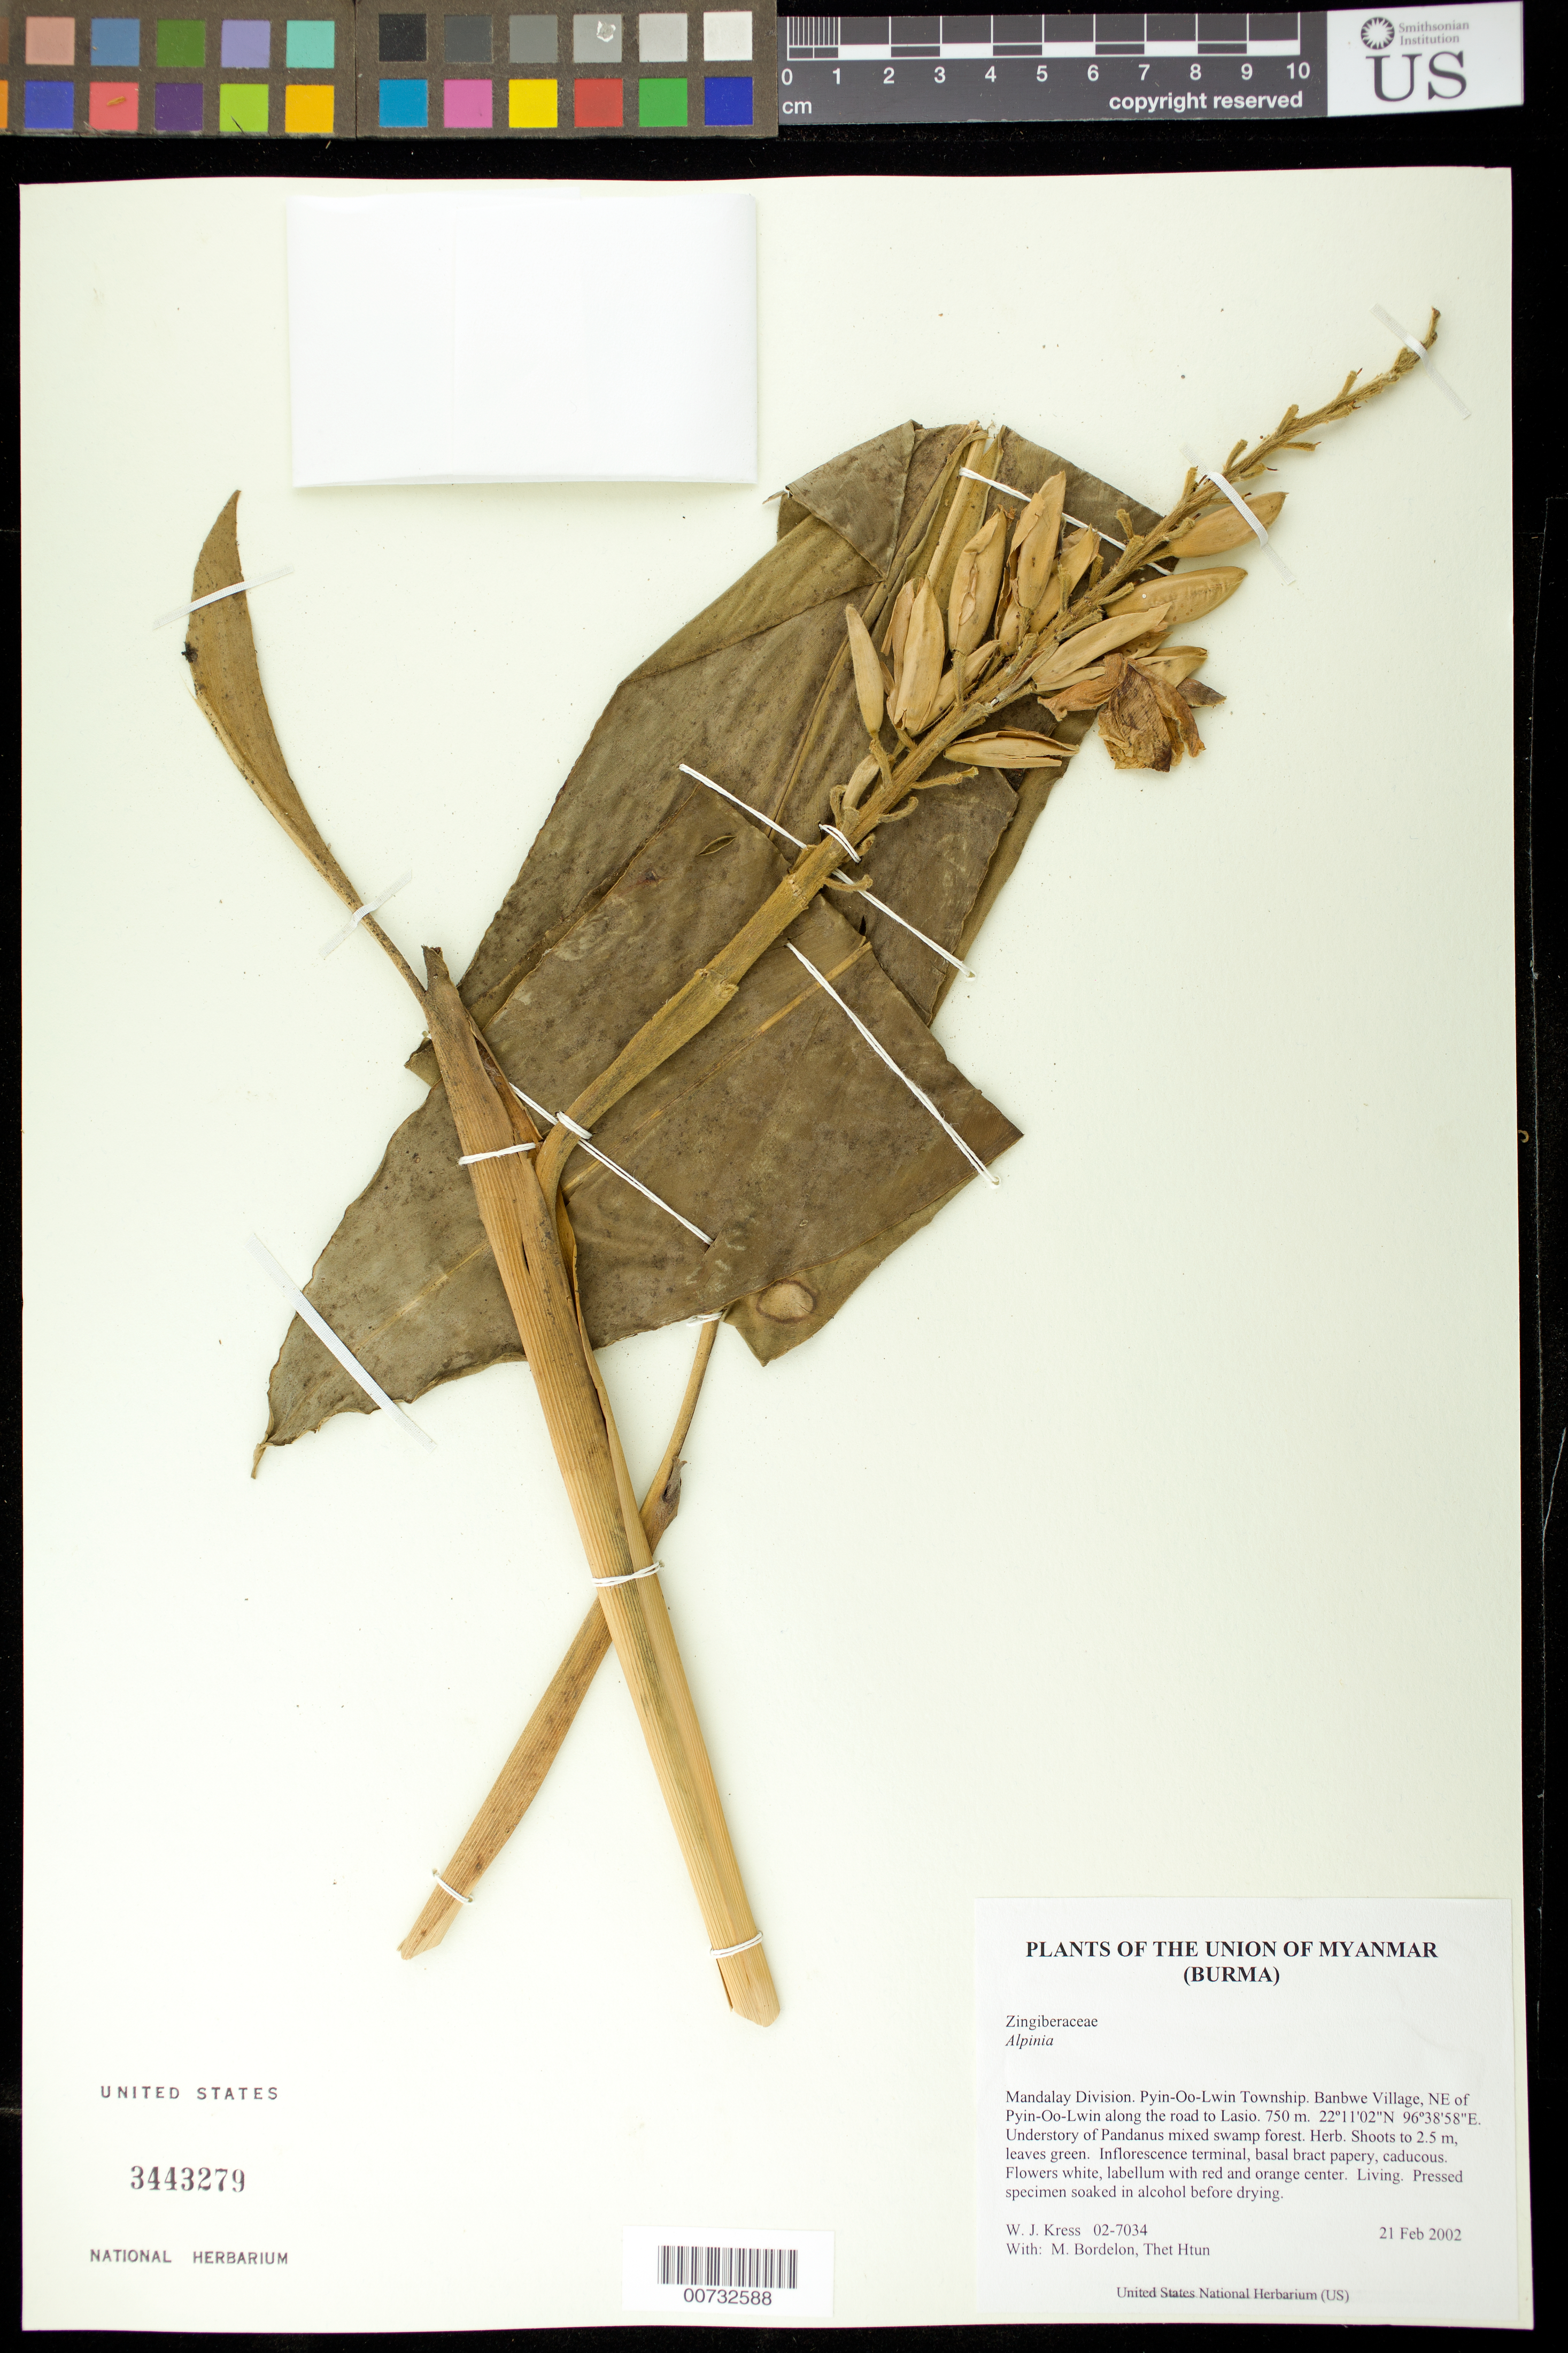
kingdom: Plantae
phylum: Tracheophyta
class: Liliopsida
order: Zingiberales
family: Zingiberaceae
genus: Alpinia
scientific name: Alpinia sp.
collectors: W. J. Kress, Thet Htun & M. Bordelon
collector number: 02-7034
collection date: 2002-02-21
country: Myanmar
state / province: Mandalay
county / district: Pyin-Oo-Lwin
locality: Banbwe Village, NE of Pyin-Oo-Lwin along the road to Lasio.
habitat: Understory of Pandanus mixed swamp forest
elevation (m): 750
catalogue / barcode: US 3443279